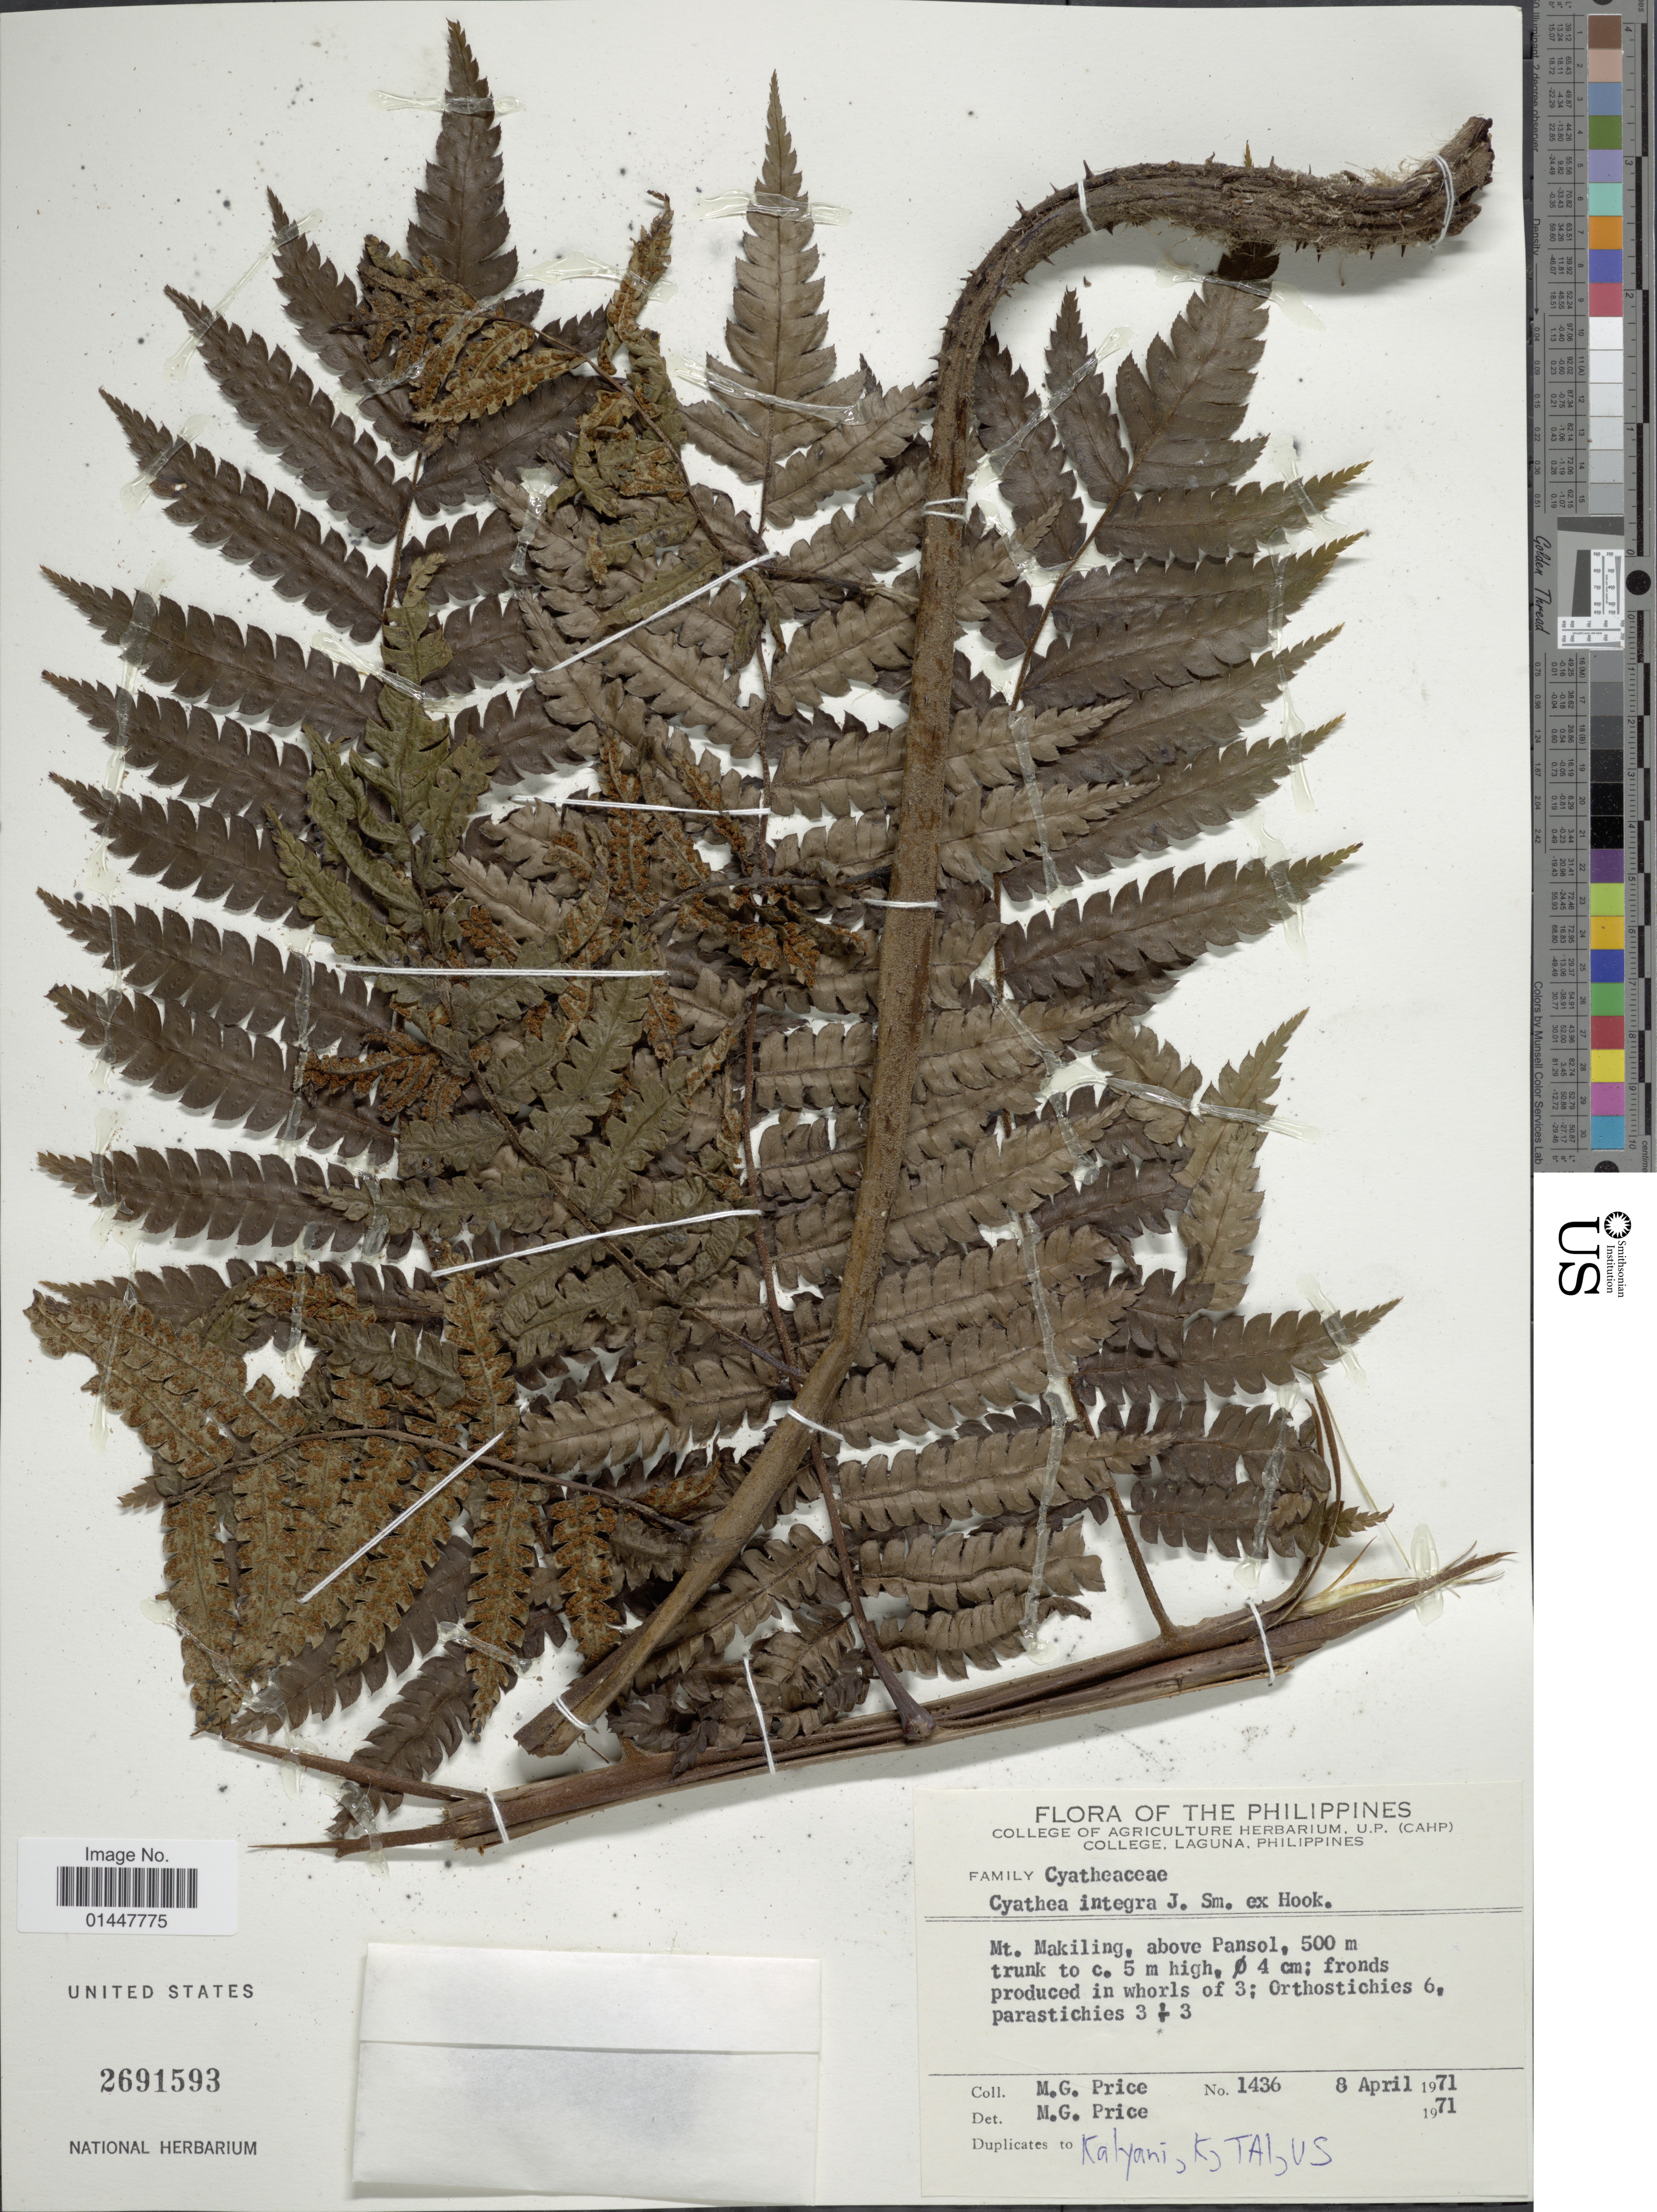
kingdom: Plantae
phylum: Tracheophyta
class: Polypodiopsida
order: Cyatheales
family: Cyatheaceae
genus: Sphaeropteris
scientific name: Sphaeropteris integra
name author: (J. Sm.) R.M. Tryon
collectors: M. G. Price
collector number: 1436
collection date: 1971-04-08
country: Philippines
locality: Mt. Makiling, above Pansol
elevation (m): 500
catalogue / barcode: US 2691593